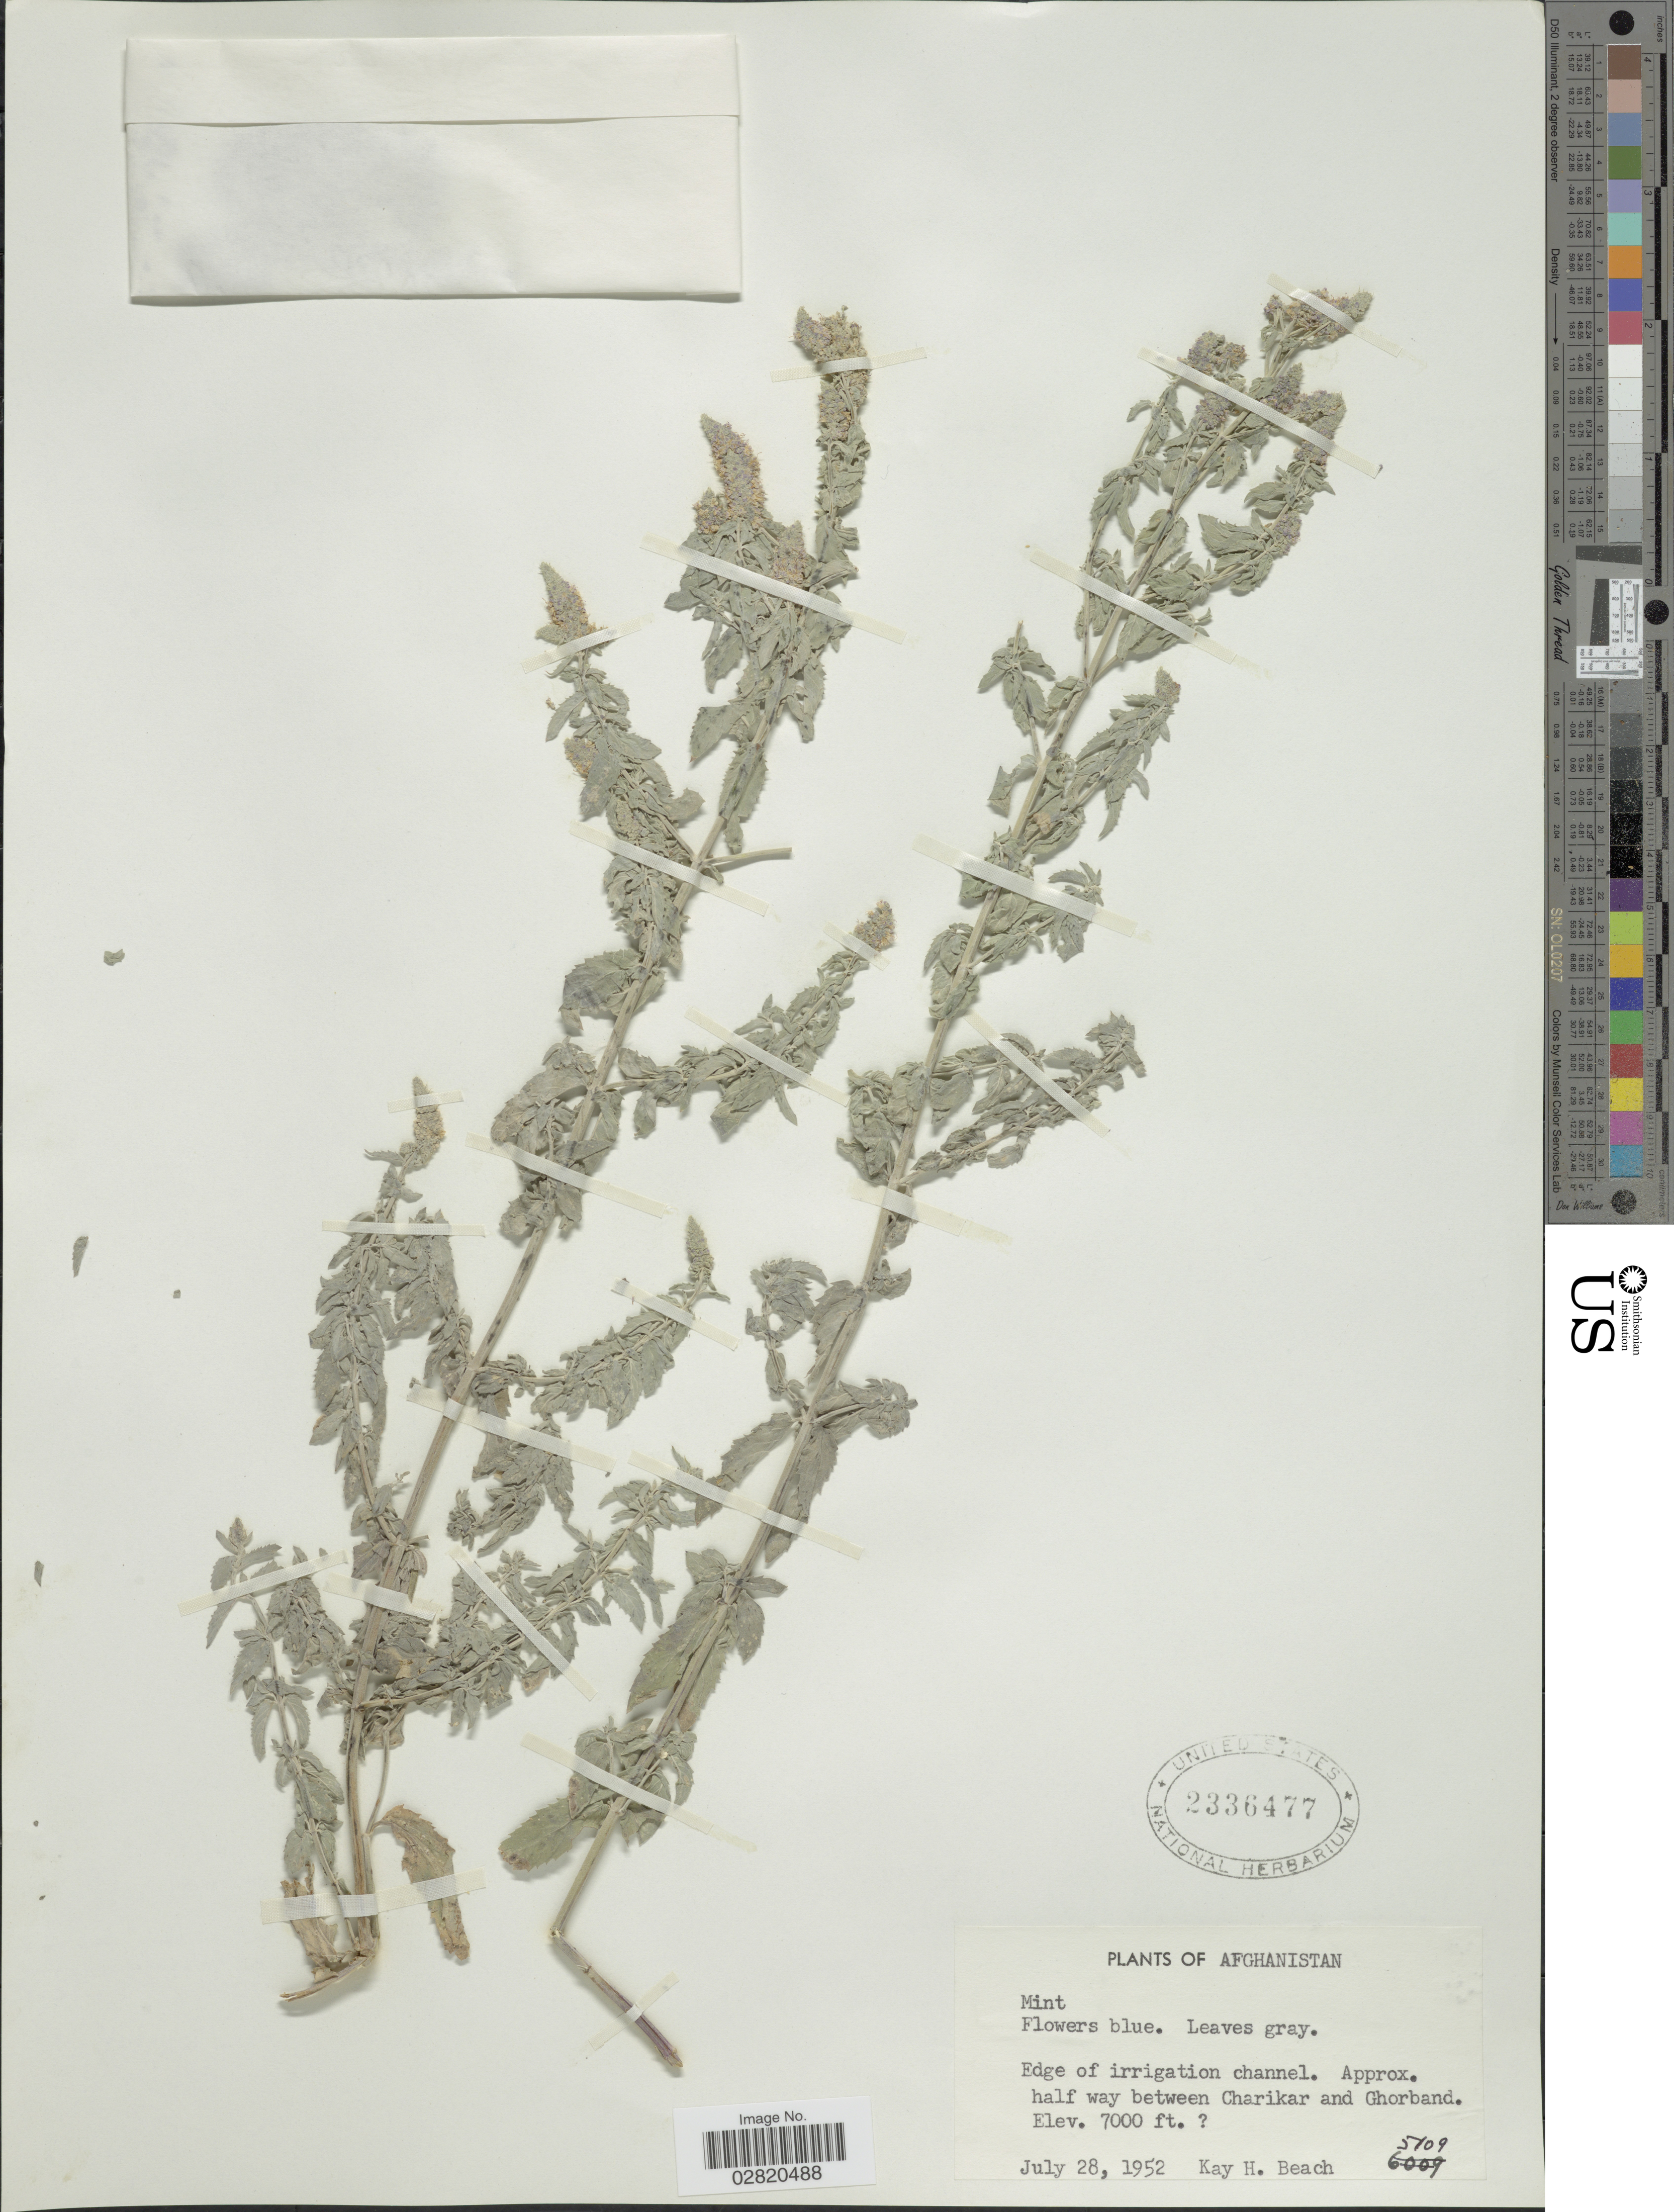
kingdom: Plantae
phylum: Tracheophyta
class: Magnoliopsida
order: Lamiales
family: Lamiaceae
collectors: K. H. Beach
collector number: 5109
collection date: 1952-07-28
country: Afghanistan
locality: Edge of irritation channel. Approx. half way between Charikar and Ghorband.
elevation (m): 2134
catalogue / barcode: US 2336477